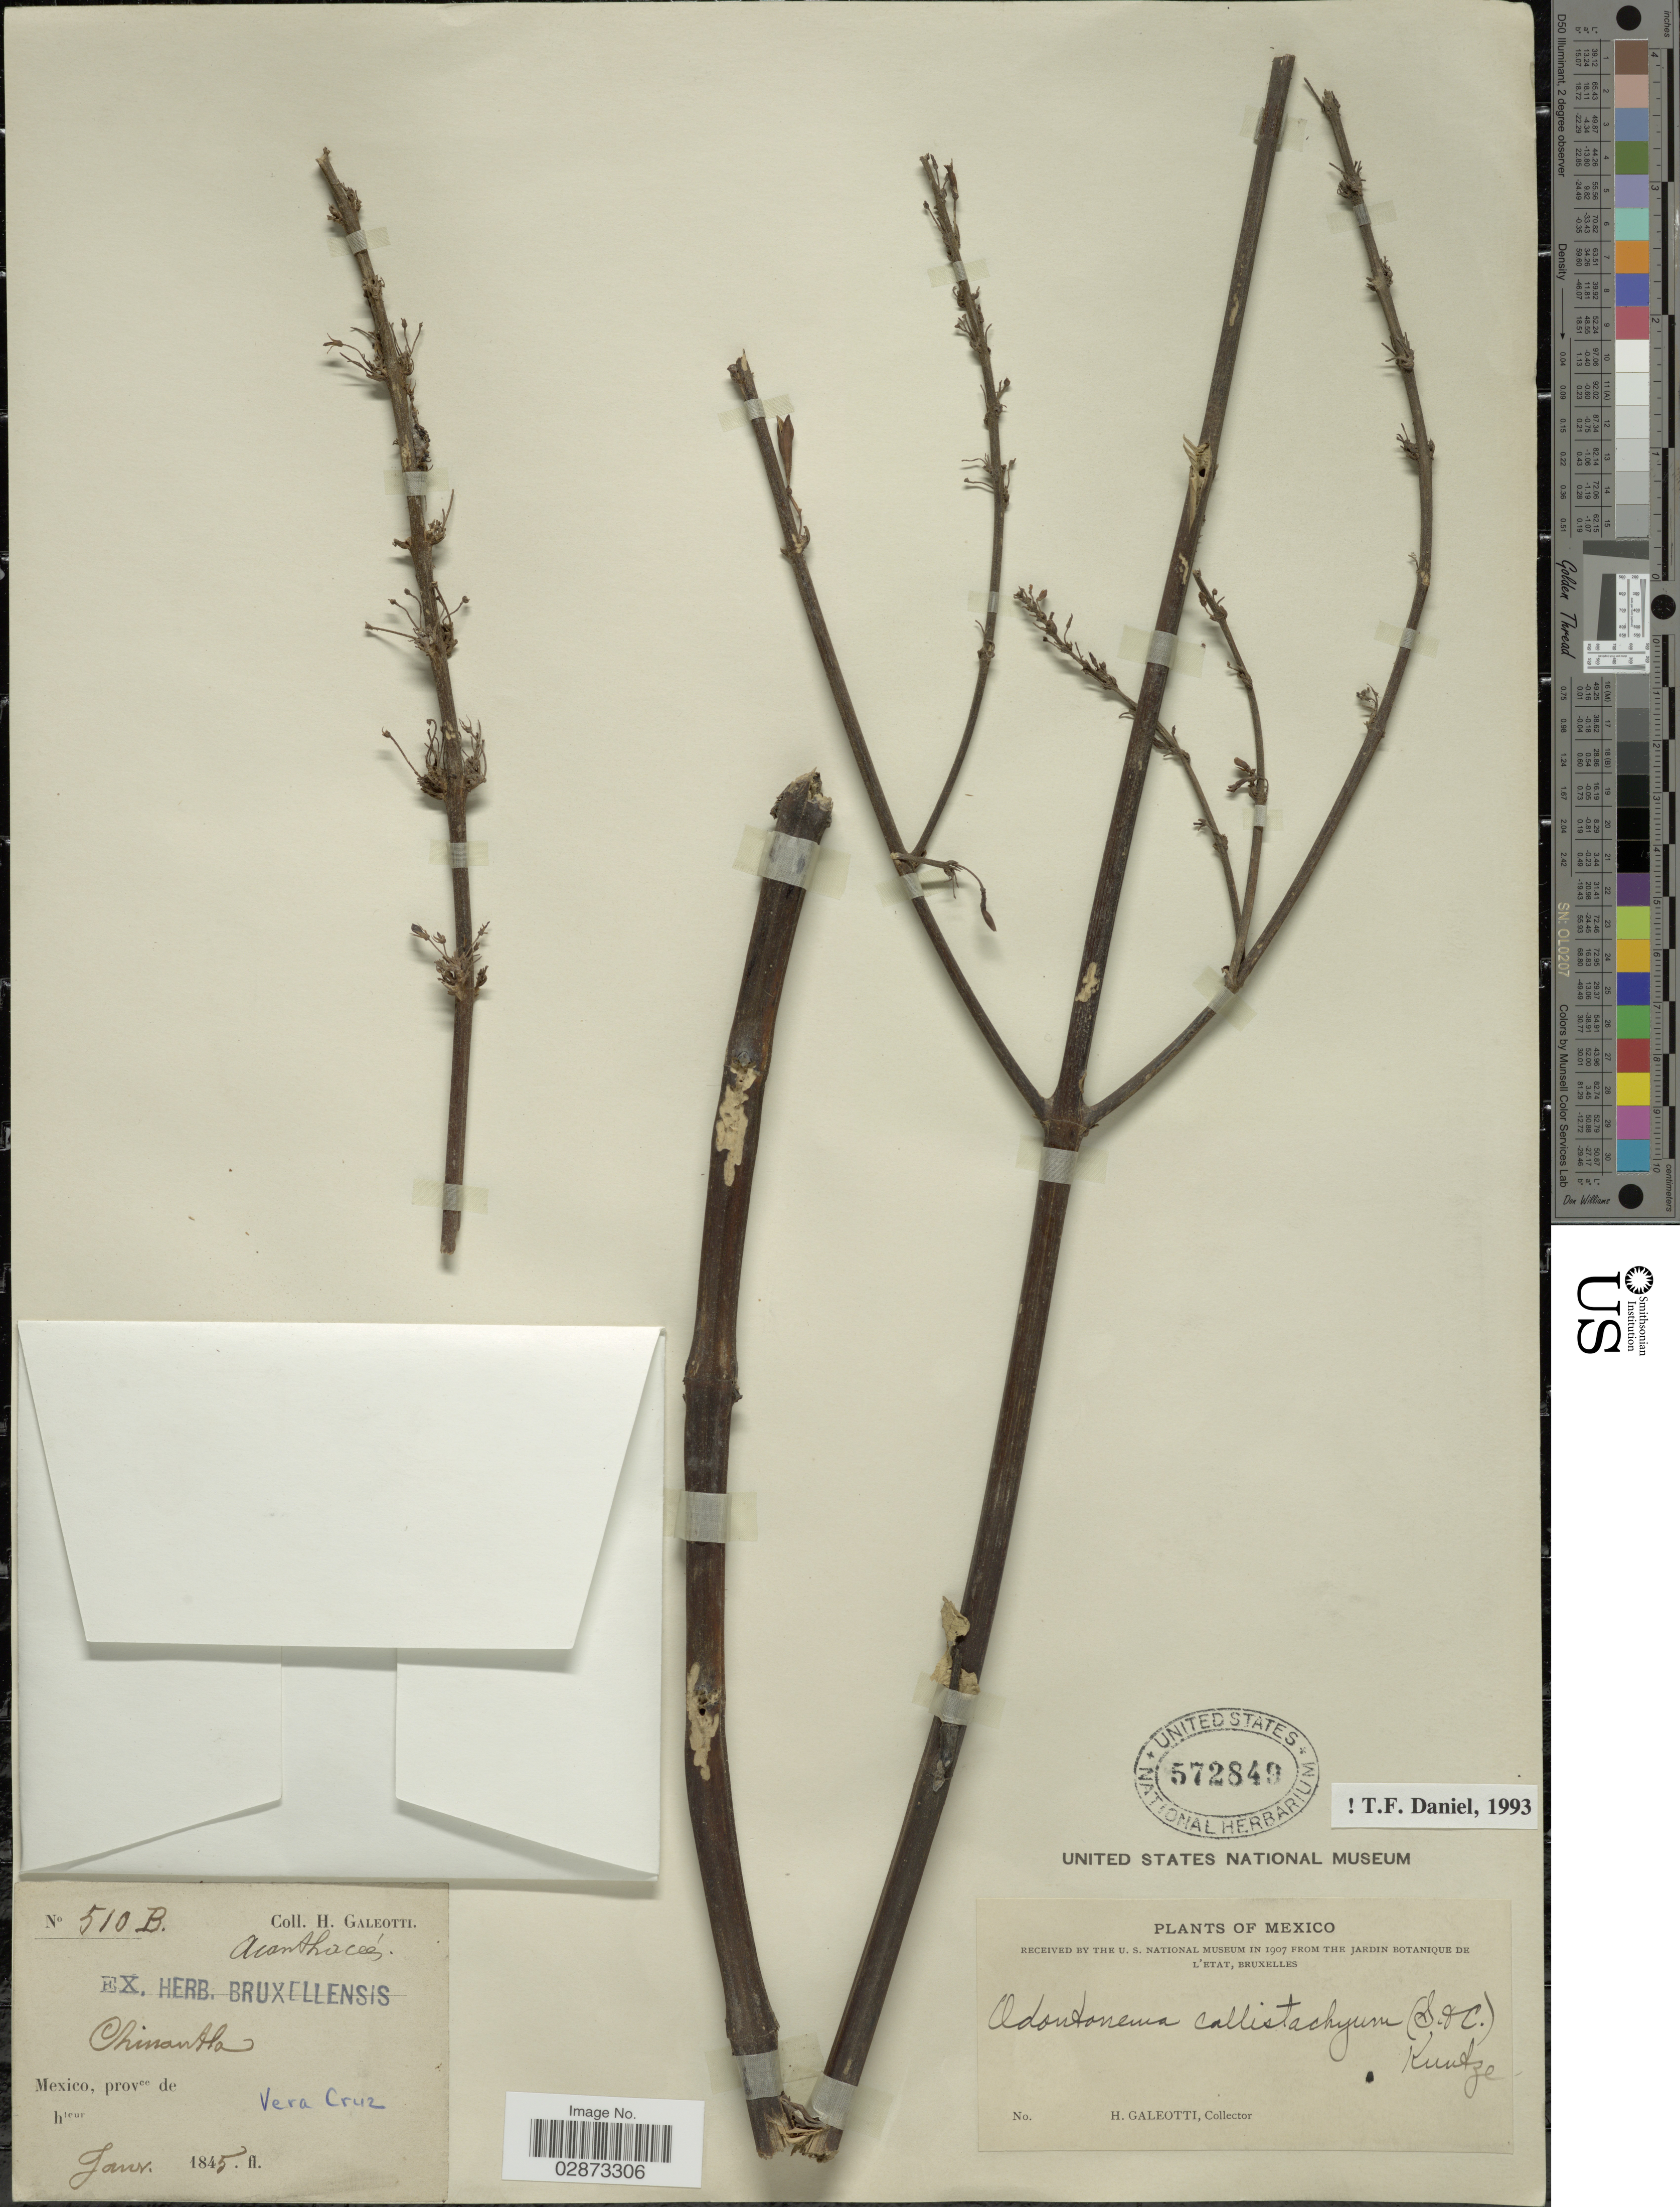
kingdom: Plantae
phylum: Tracheophyta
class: Magnoliopsida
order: Lamiales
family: Acanthaceae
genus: Odontonema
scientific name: Odontonema callistachyum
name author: (Schltdl. & Cham.) Kuntze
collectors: H. G. Galeotti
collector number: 510B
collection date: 1845-01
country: Mexico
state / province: Veracruz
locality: Vera Cruz.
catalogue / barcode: US 572849